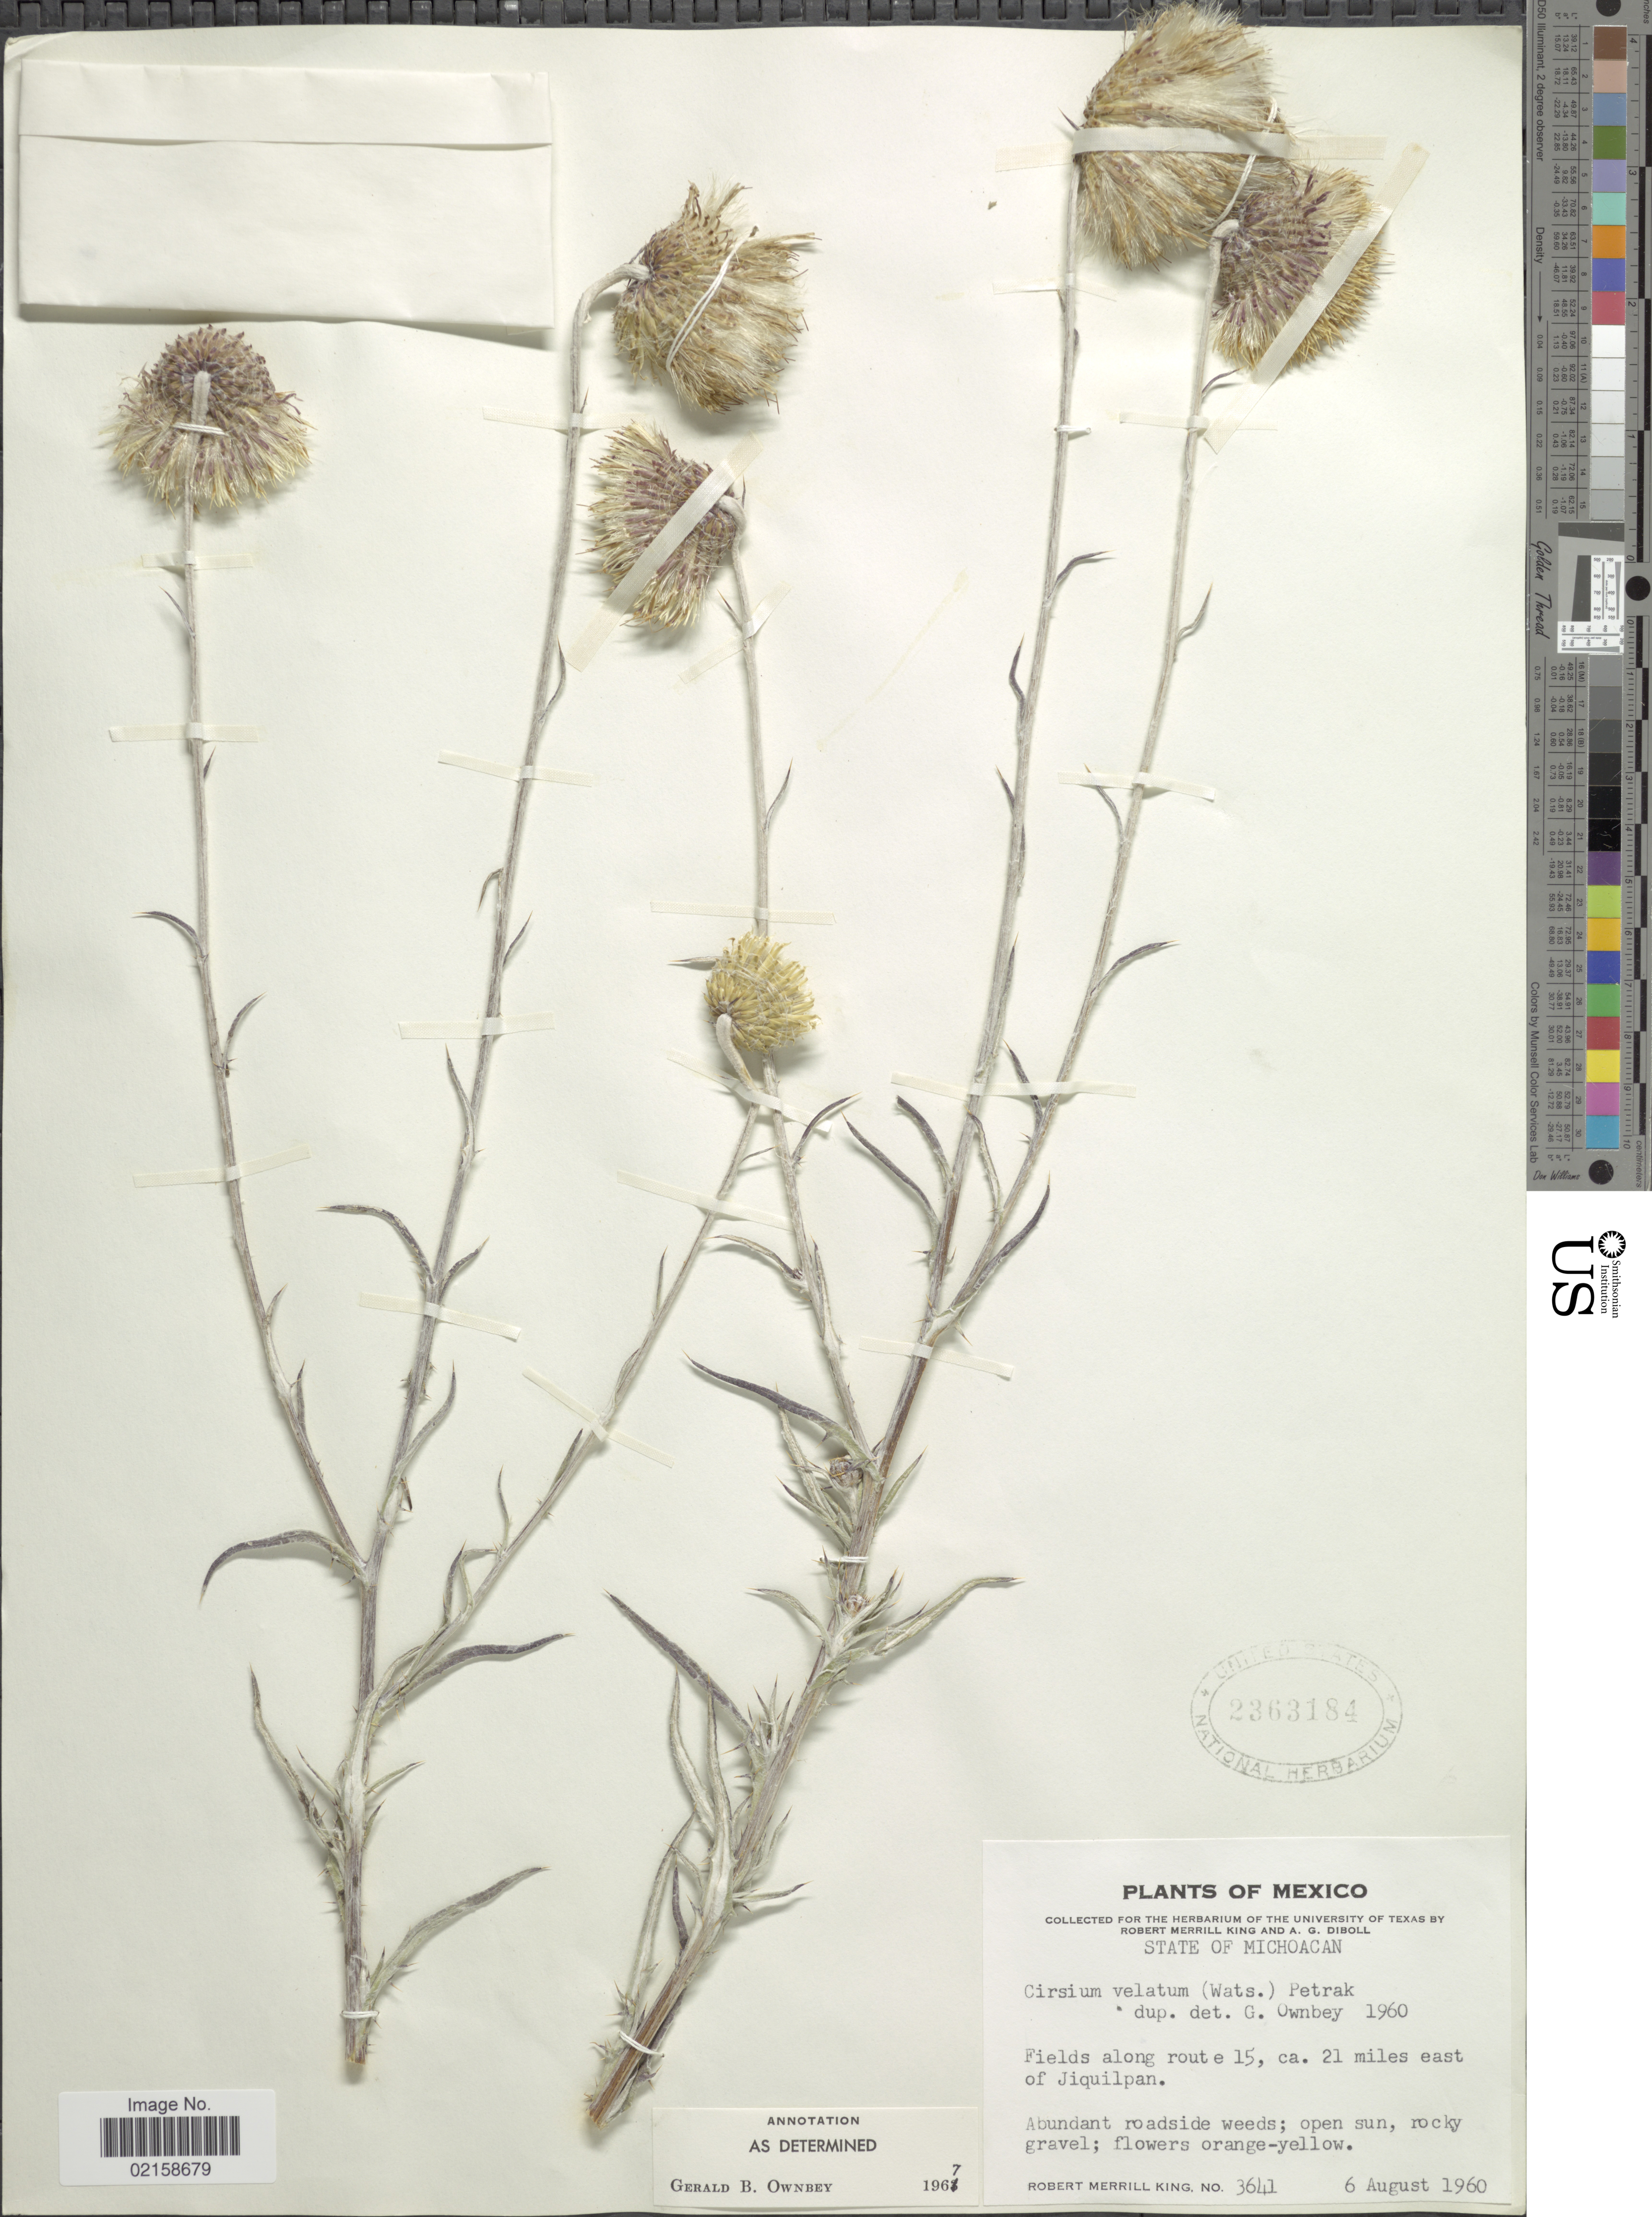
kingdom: Plantae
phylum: Tracheophyta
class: Magnoliopsida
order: Asterales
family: Asteraceae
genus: Cirsium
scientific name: Cirsium velatum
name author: (S. Watson) Petr.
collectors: R. M. King & A. Diboll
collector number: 3641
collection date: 1960-08-06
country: Mexico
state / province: Michoacán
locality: Fields along route 15, ca. 21 miles east of Jiquilpan.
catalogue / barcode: US 2363184